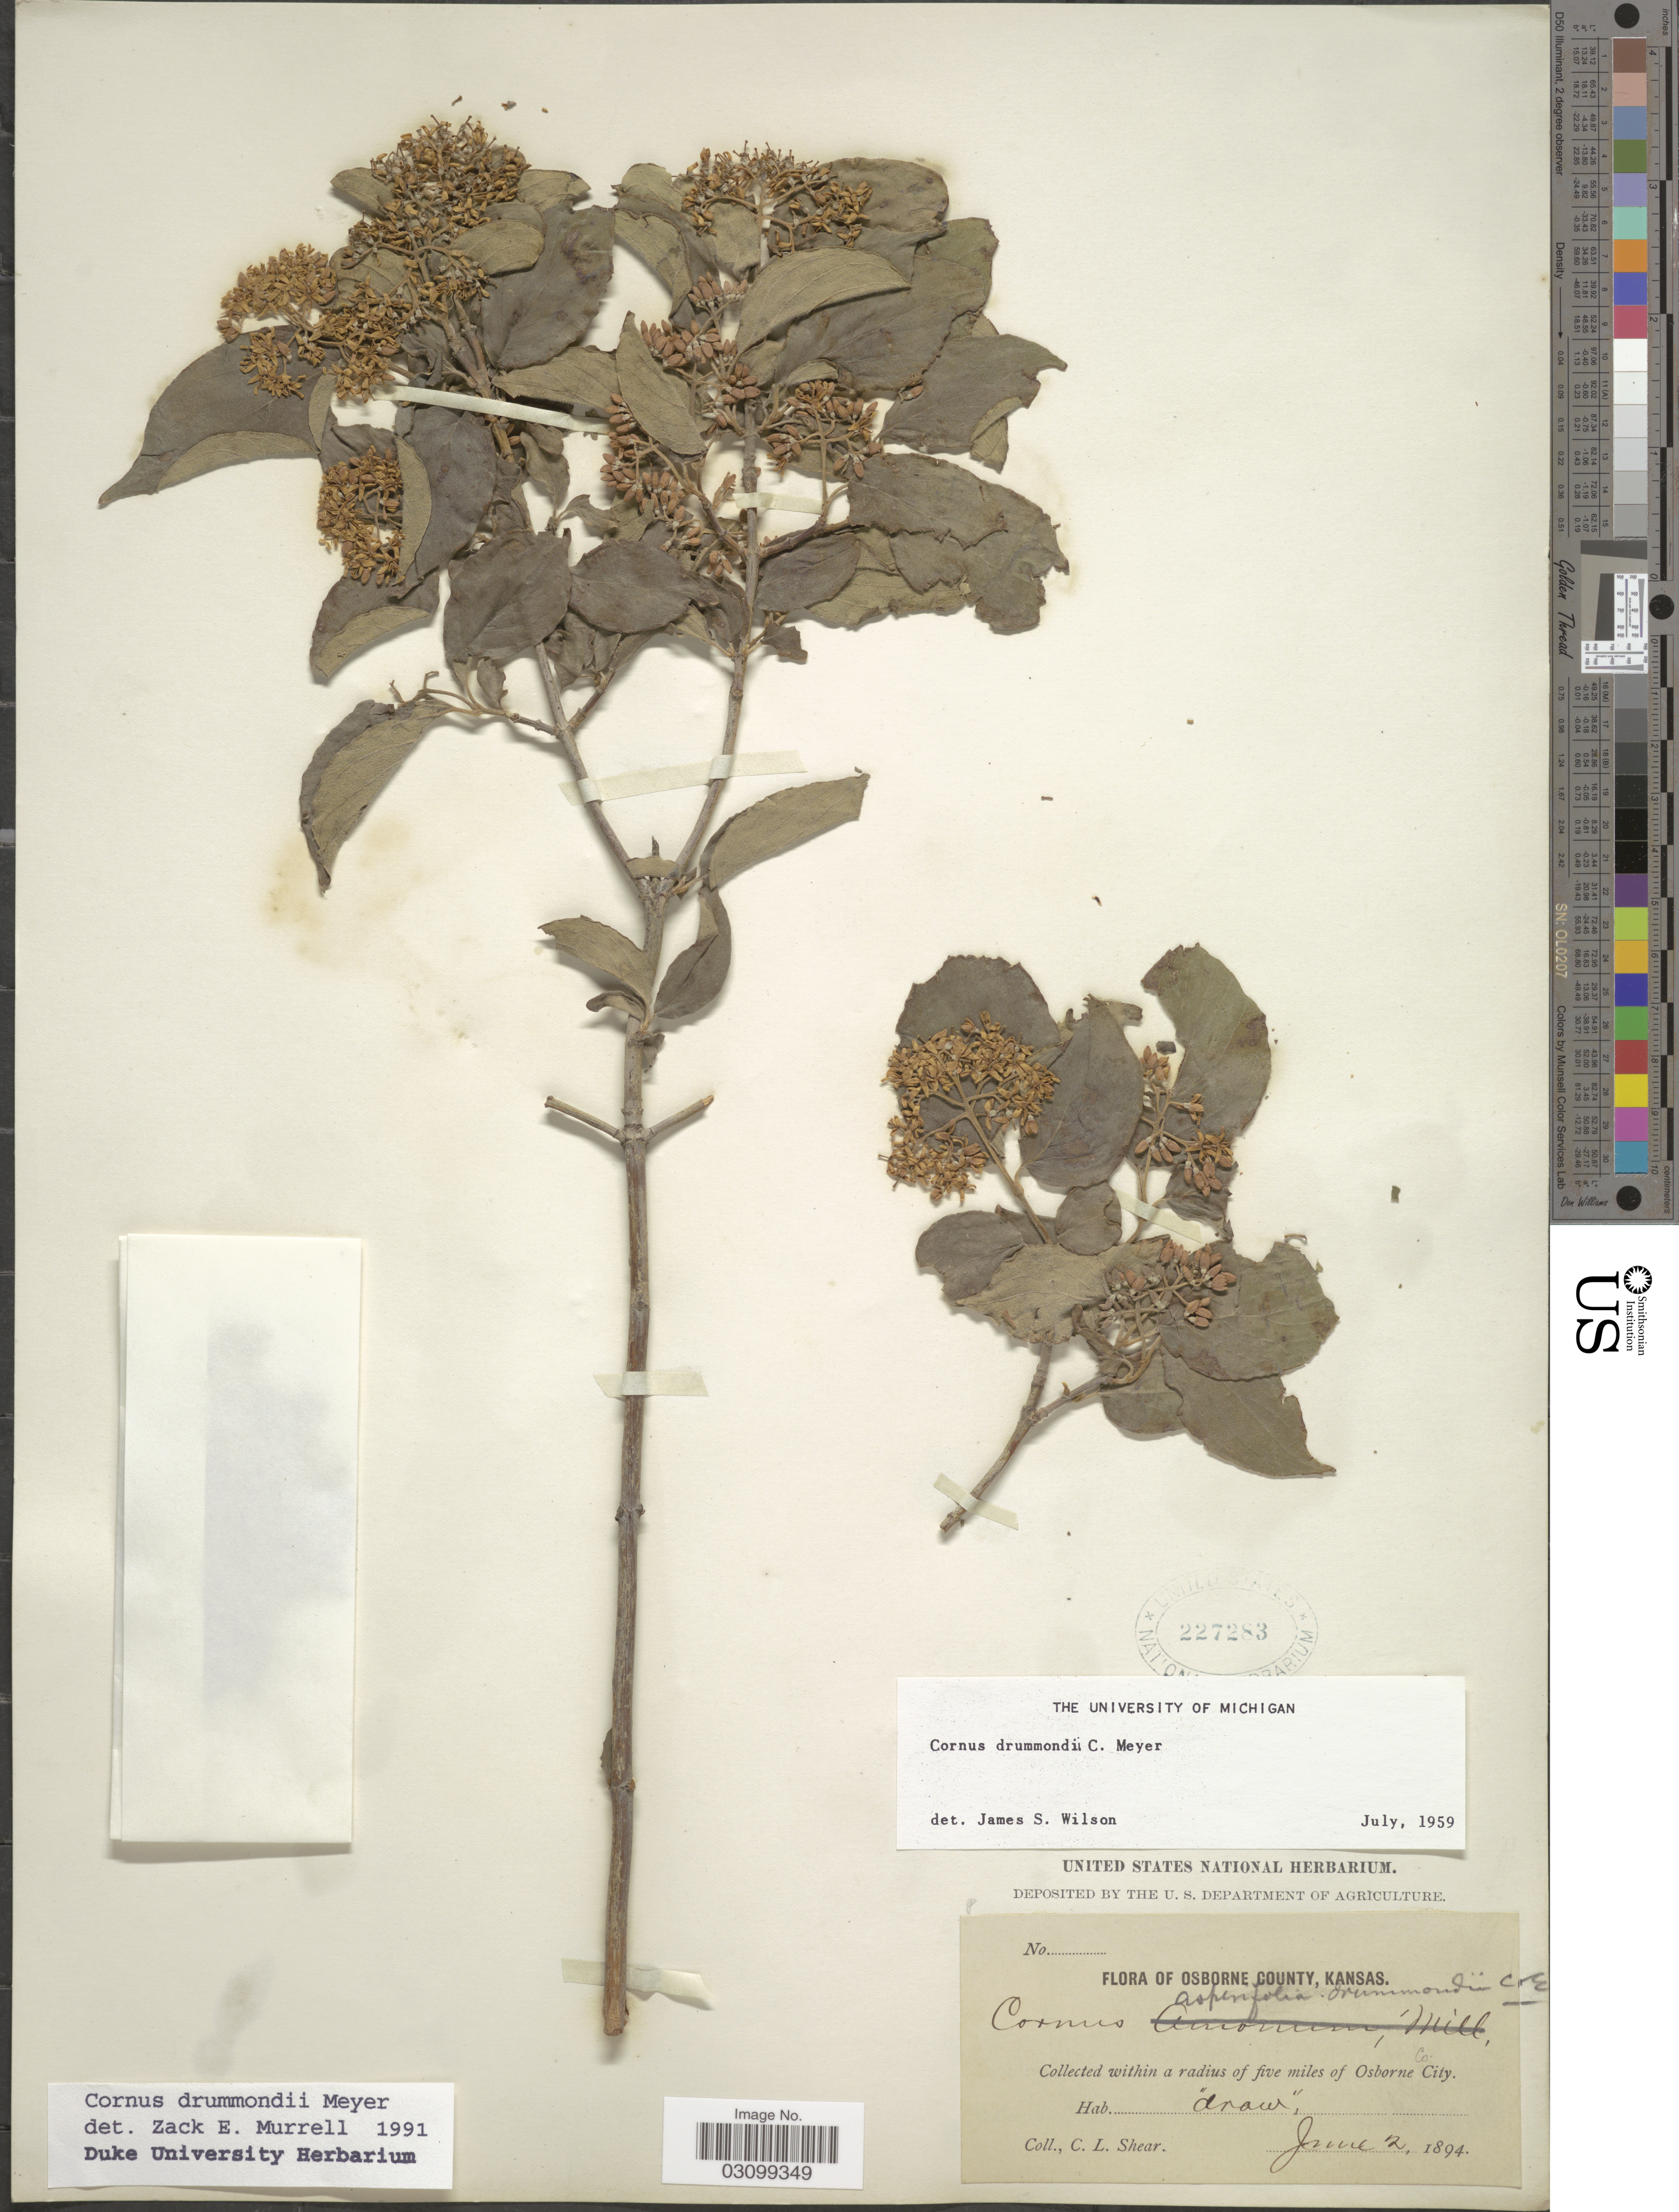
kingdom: Plantae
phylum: Tracheophyta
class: Magnoliopsida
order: Cornales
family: Cornaceae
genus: Cornus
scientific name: Cornus drummondii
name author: C.A. Mey.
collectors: C. L. Shear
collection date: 1894-06-02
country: United States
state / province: Kansas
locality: Osborne County. Collected within a radius of five miles of Osborne Co. City.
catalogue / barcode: US 227283